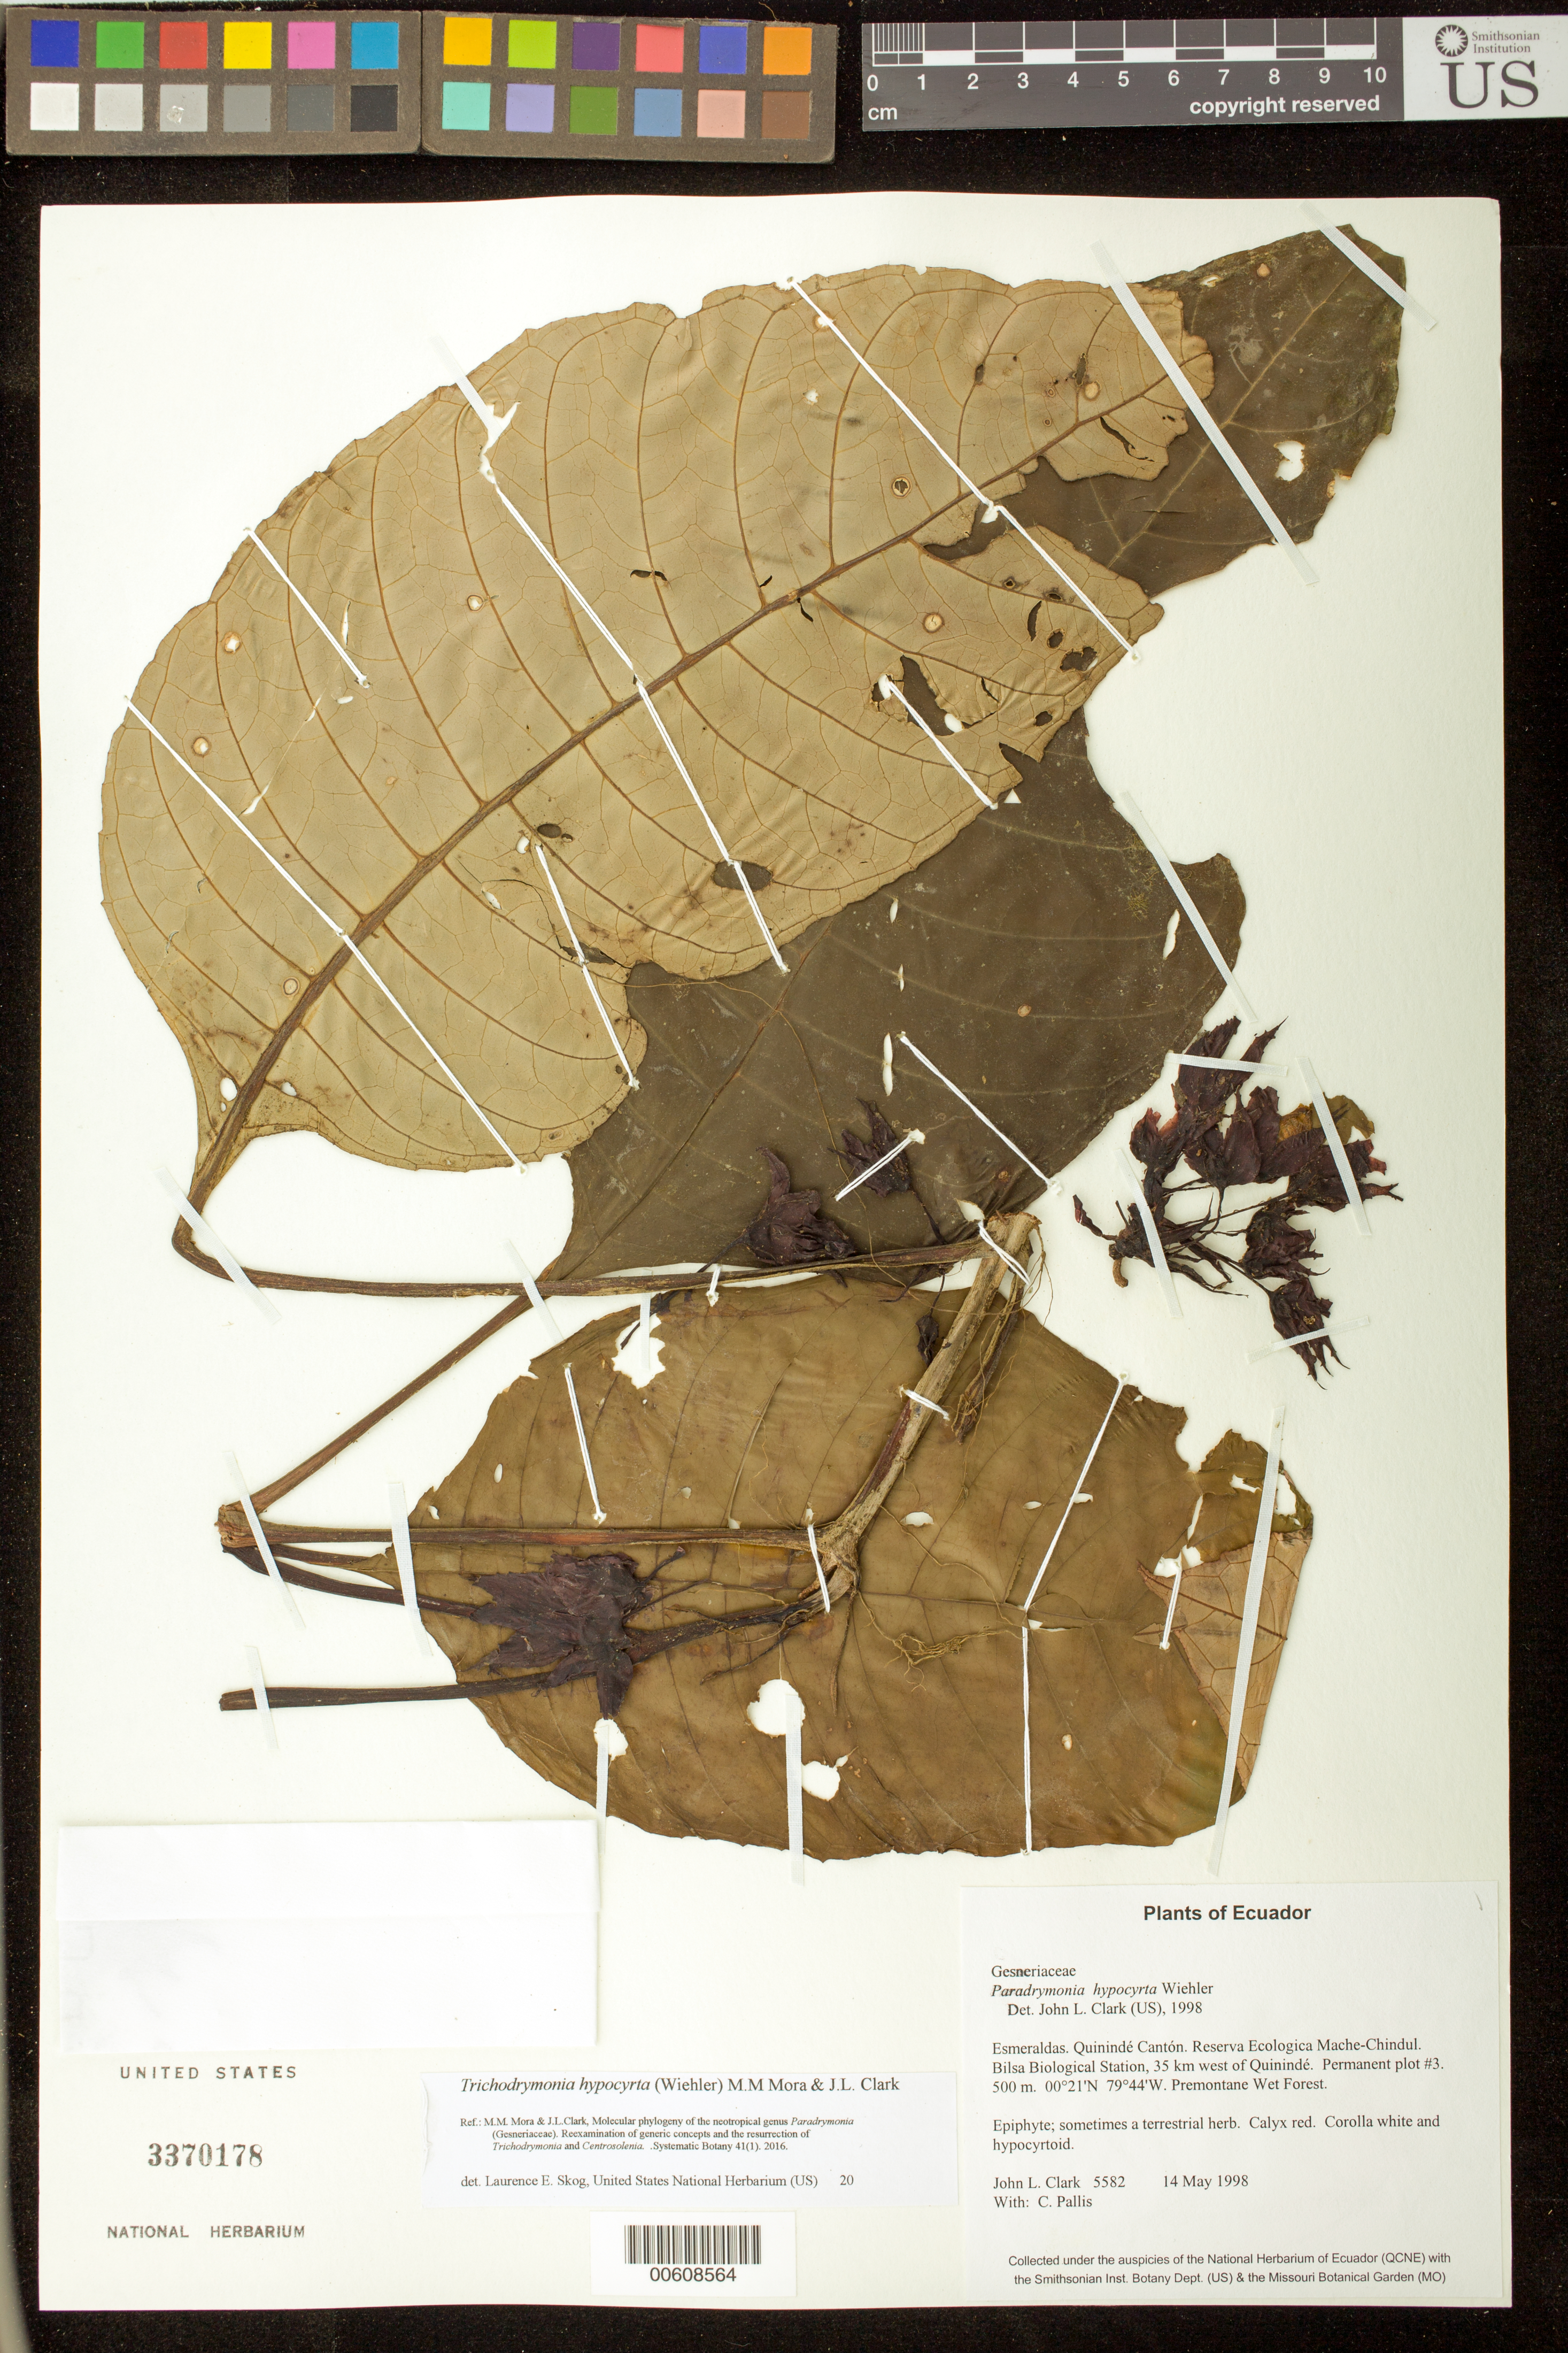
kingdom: Plantae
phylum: Tracheophyta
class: Magnoliopsida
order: Lamiales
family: Gesneriaceae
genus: Trichodrymonia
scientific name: Trichodrymonia hypocyrta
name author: (Wiehler) M.M. Mora & J.L. Clark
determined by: Skog, Laurence E.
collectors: J. L. Clark & C. Pallis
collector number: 5582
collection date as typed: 14 May 1998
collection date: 1998-05-14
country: Ecuador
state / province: Esmeraldas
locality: Quinindé Cantón. Reserva Ecologica Mache-Chindul. Bilsa Biological Station, 35 km west of Quinindé. Permanent plot #3.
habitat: Premontane Wet Forest.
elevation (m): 500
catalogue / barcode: US 3370178